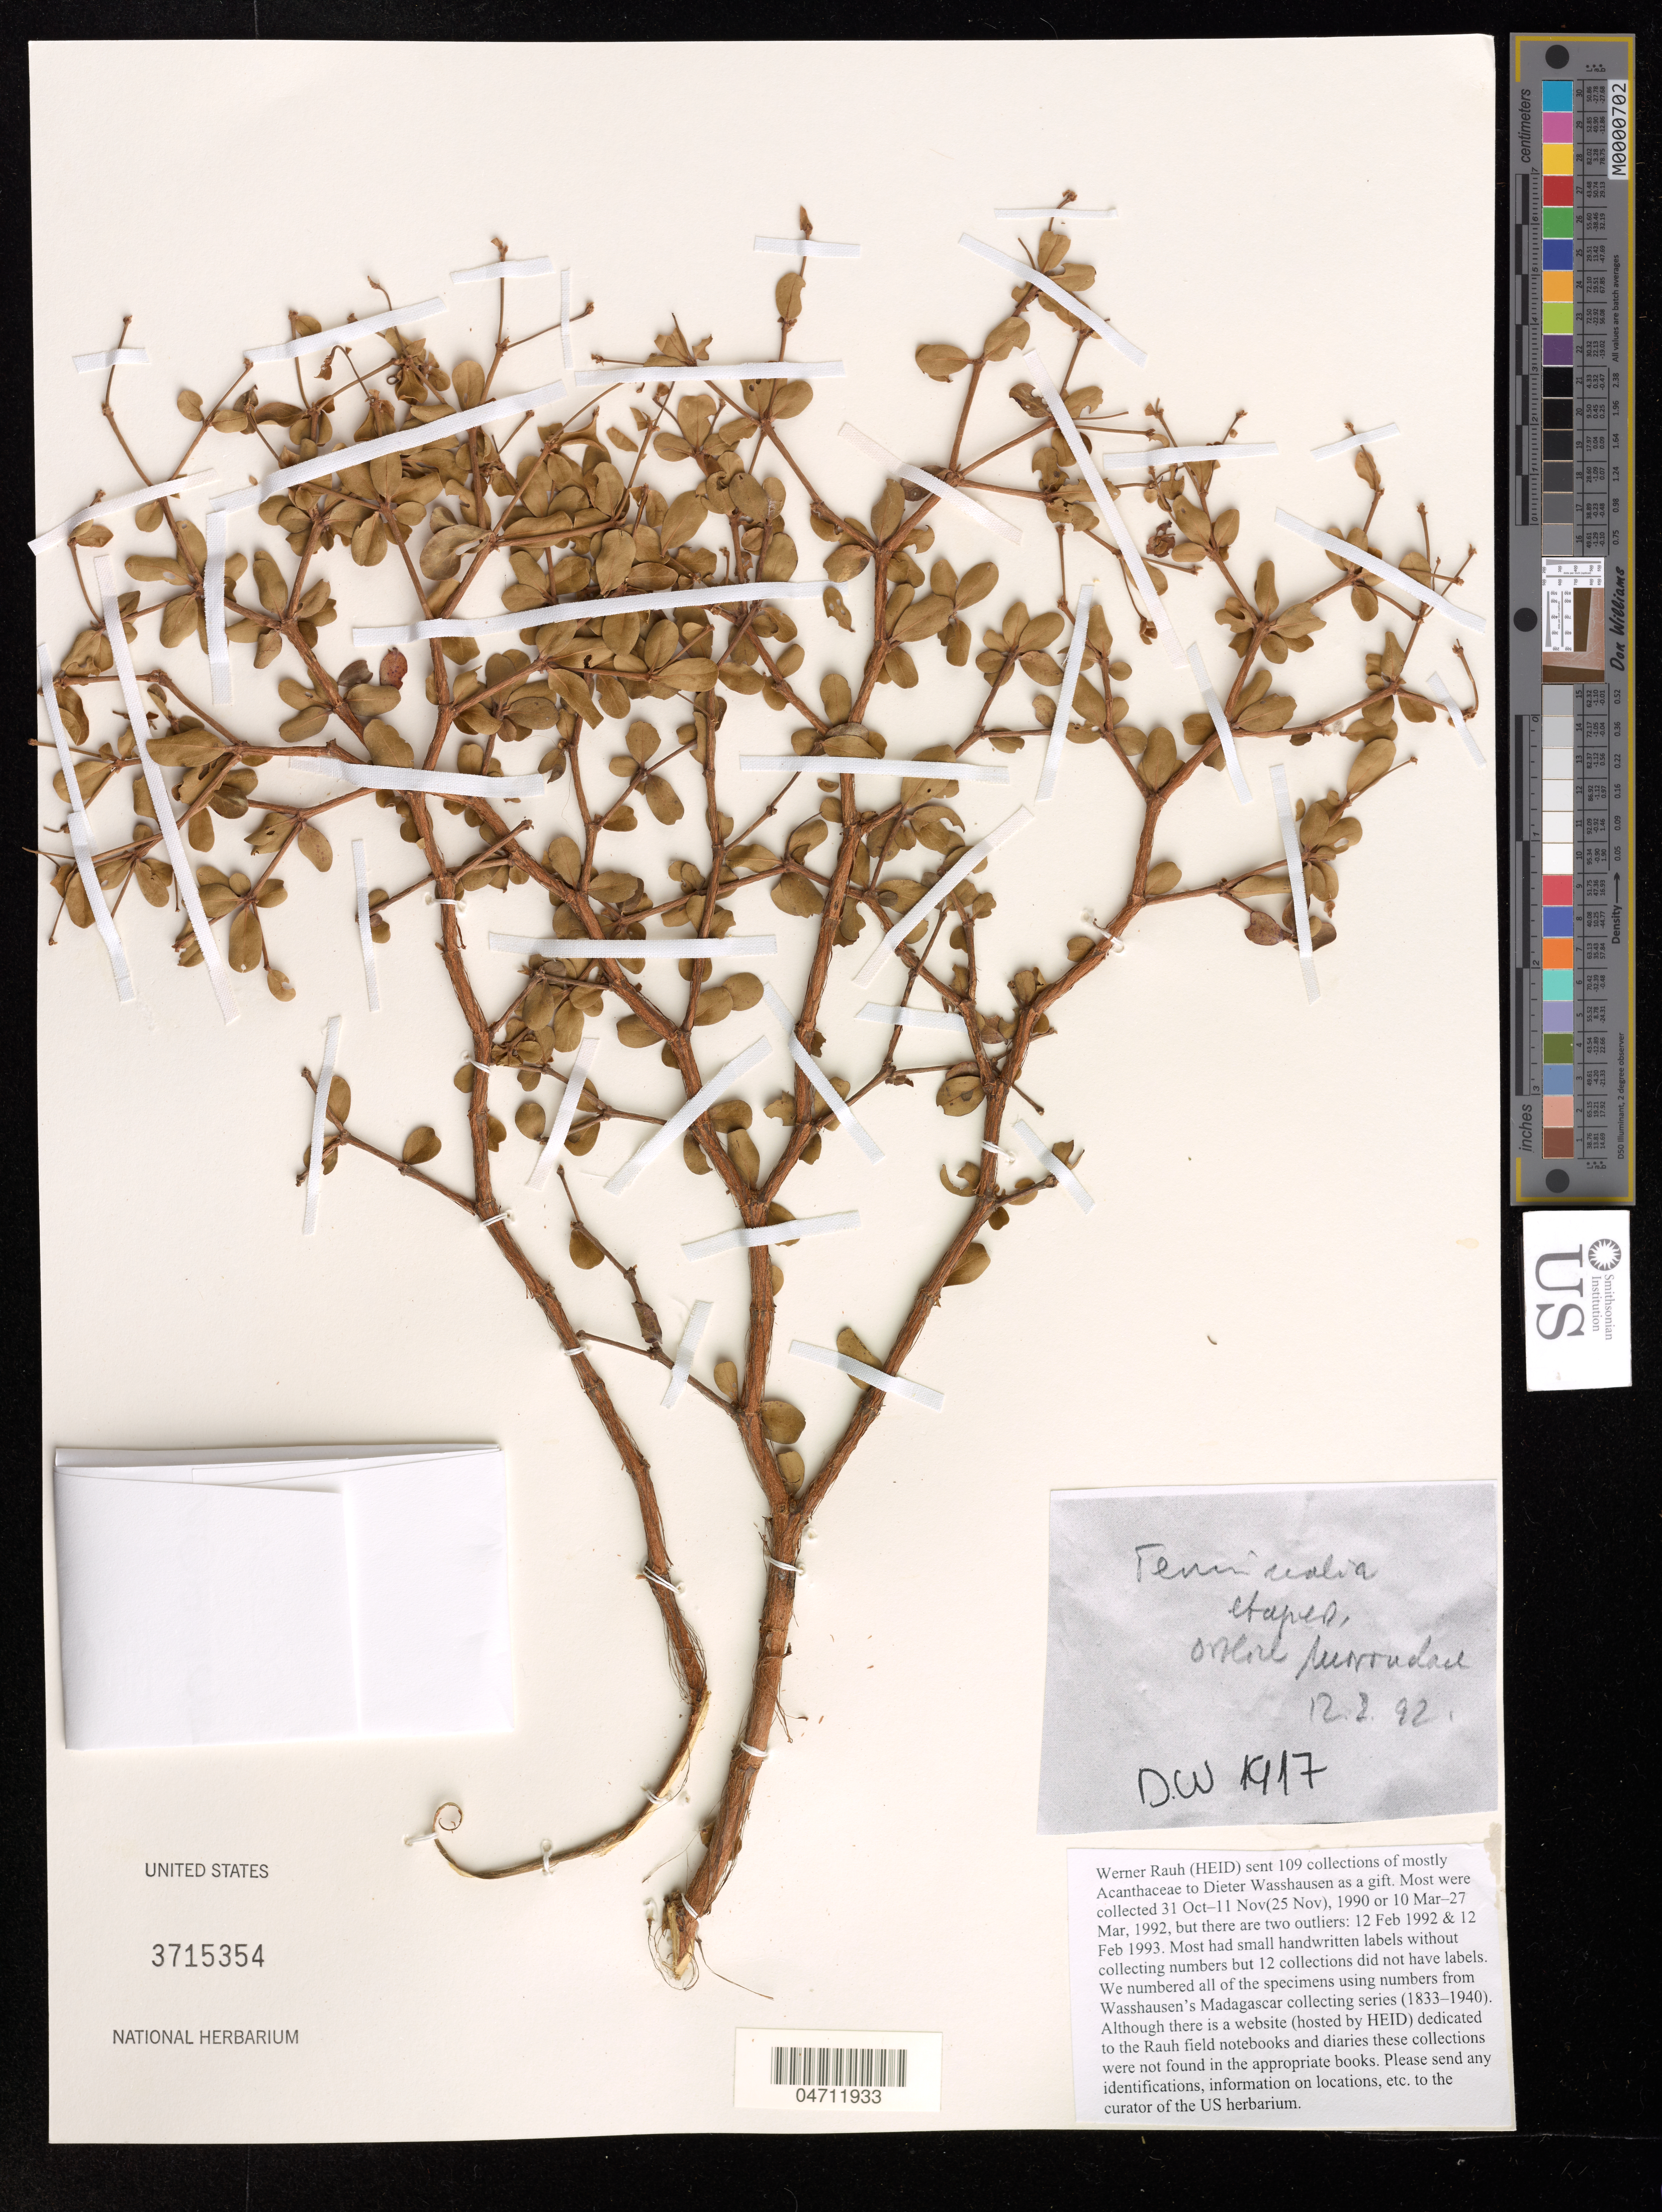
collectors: W. Rauh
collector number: DW 1917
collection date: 1992-02-12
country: Madagascar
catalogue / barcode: US 3715354